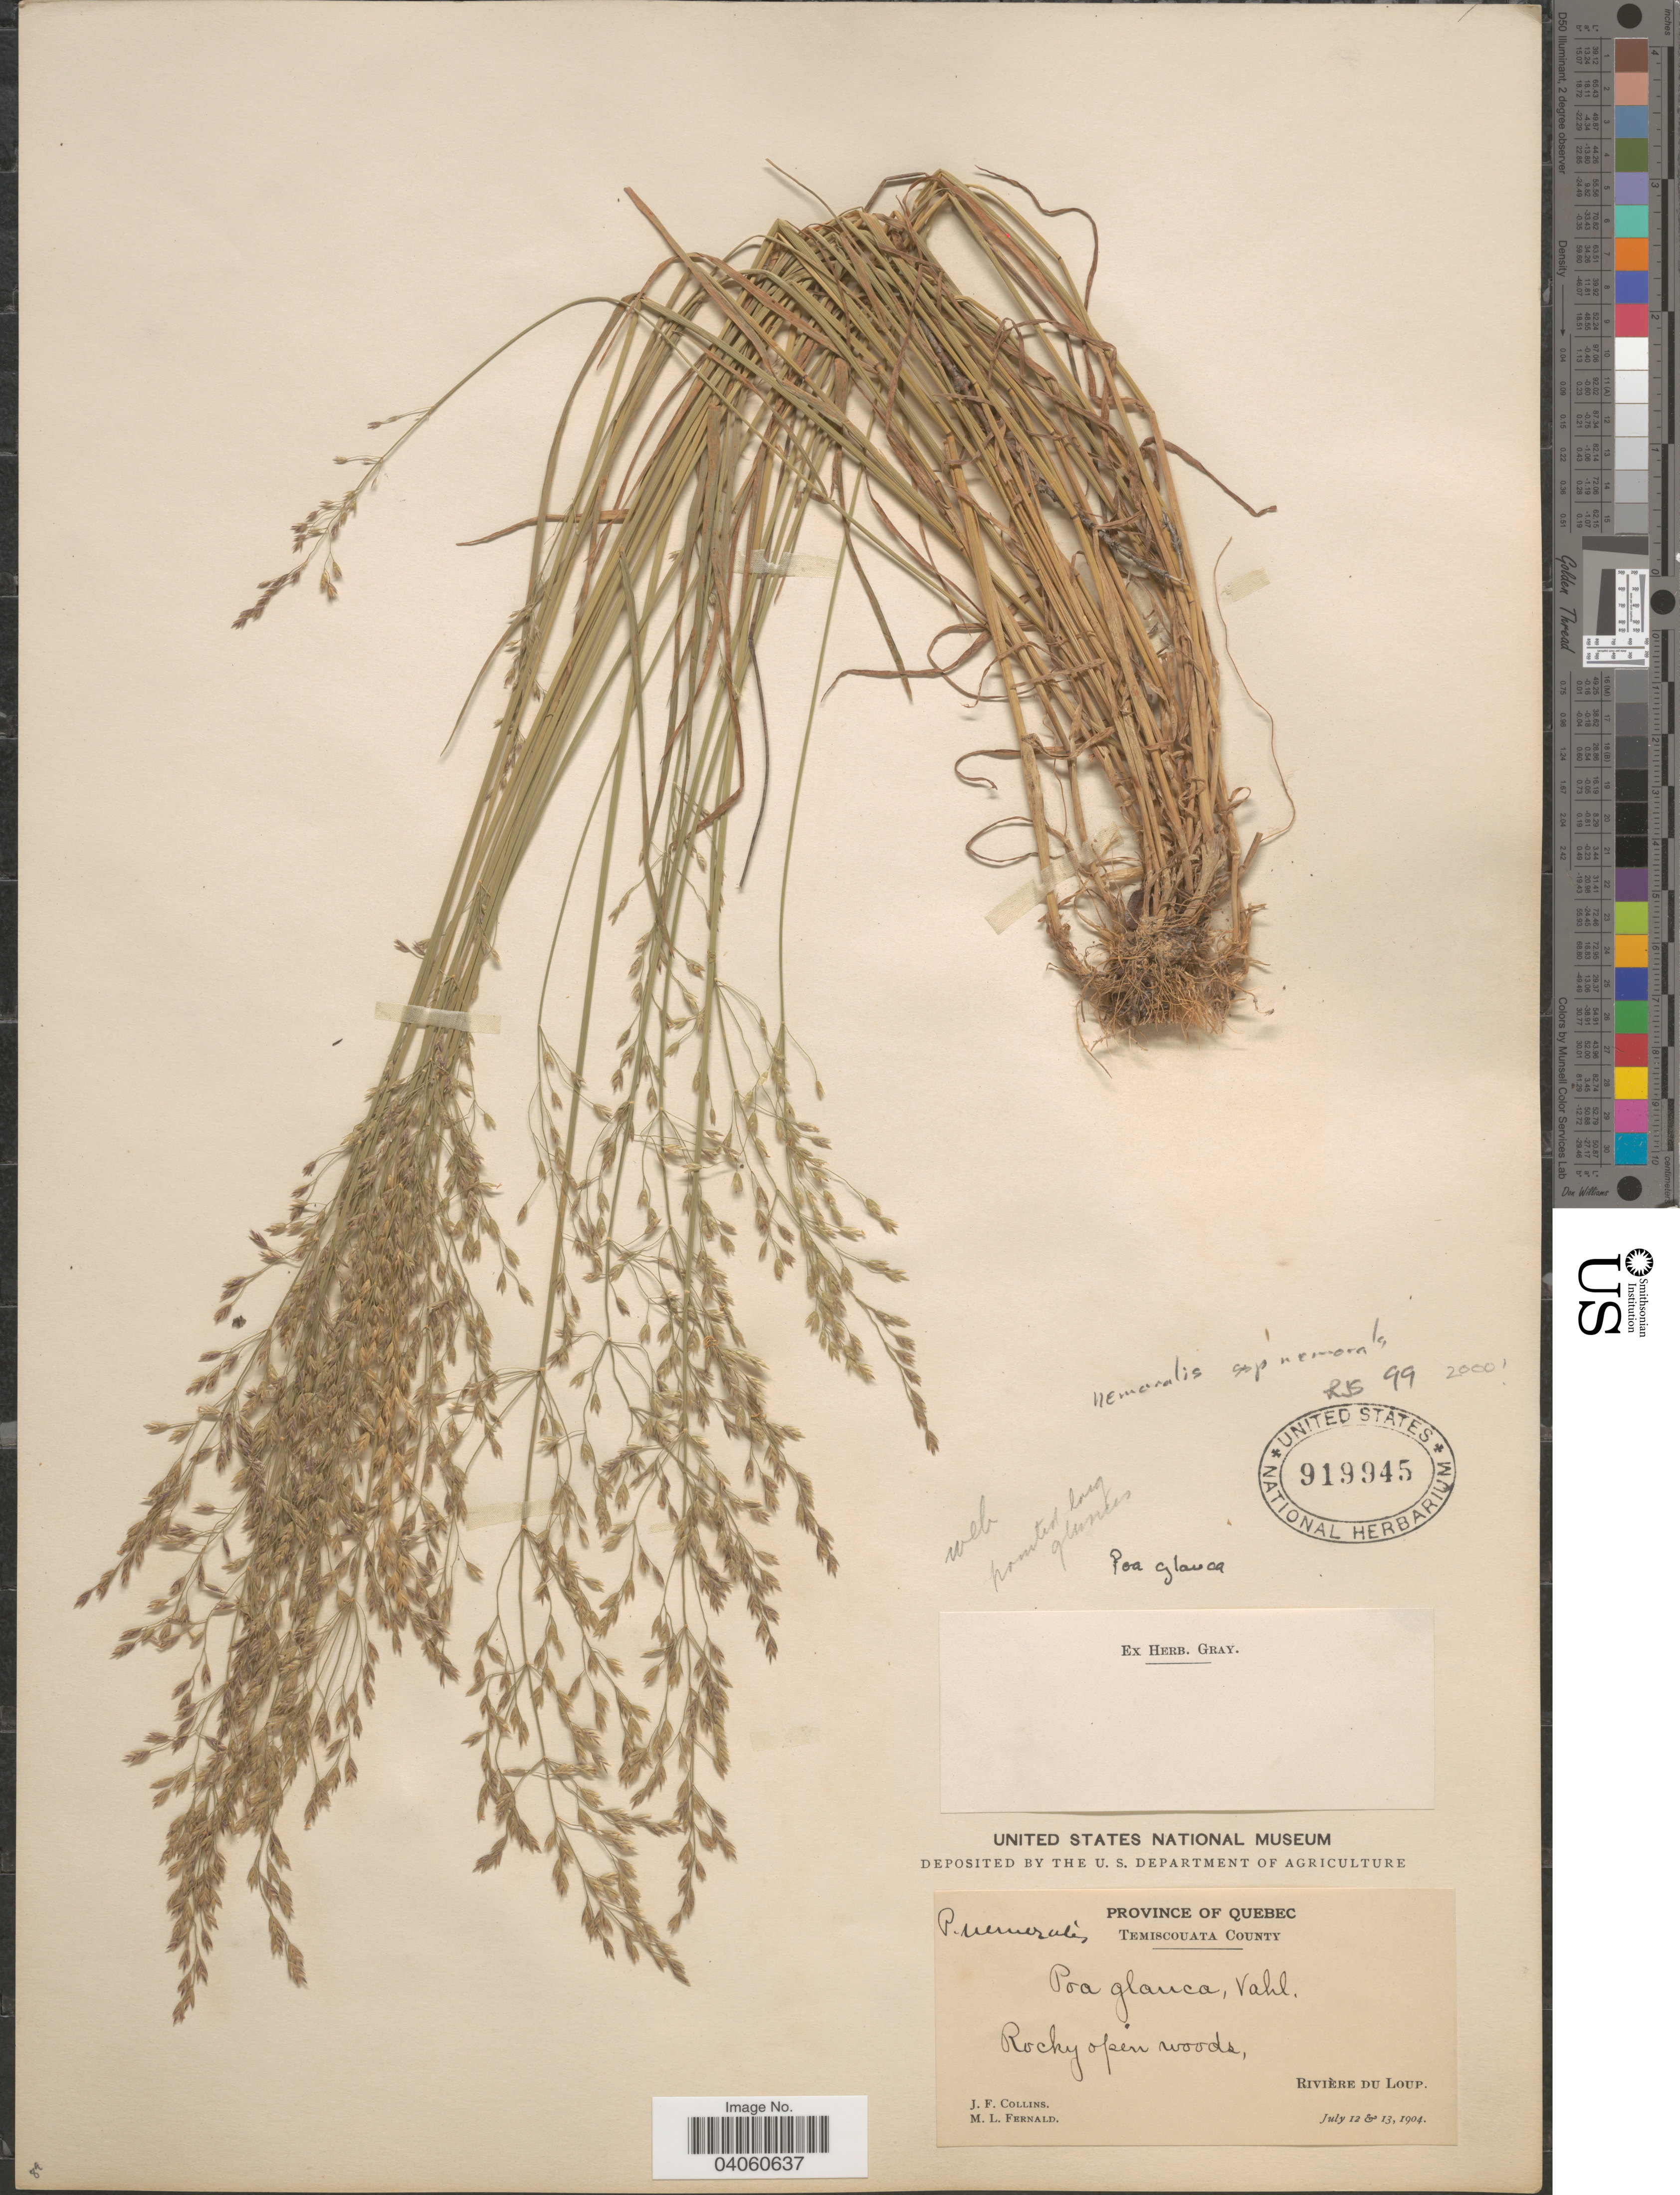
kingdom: Plantae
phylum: Tracheophyta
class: Liliopsida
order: Poales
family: Poaceae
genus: Poa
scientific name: Poa nemoralis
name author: L.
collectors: J. Collins & M. L. Fernald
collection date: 1904-07-12/1904-07-13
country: Canada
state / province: Quebec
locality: Temiscouata County. Rivière du Loup.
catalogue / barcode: US 919945